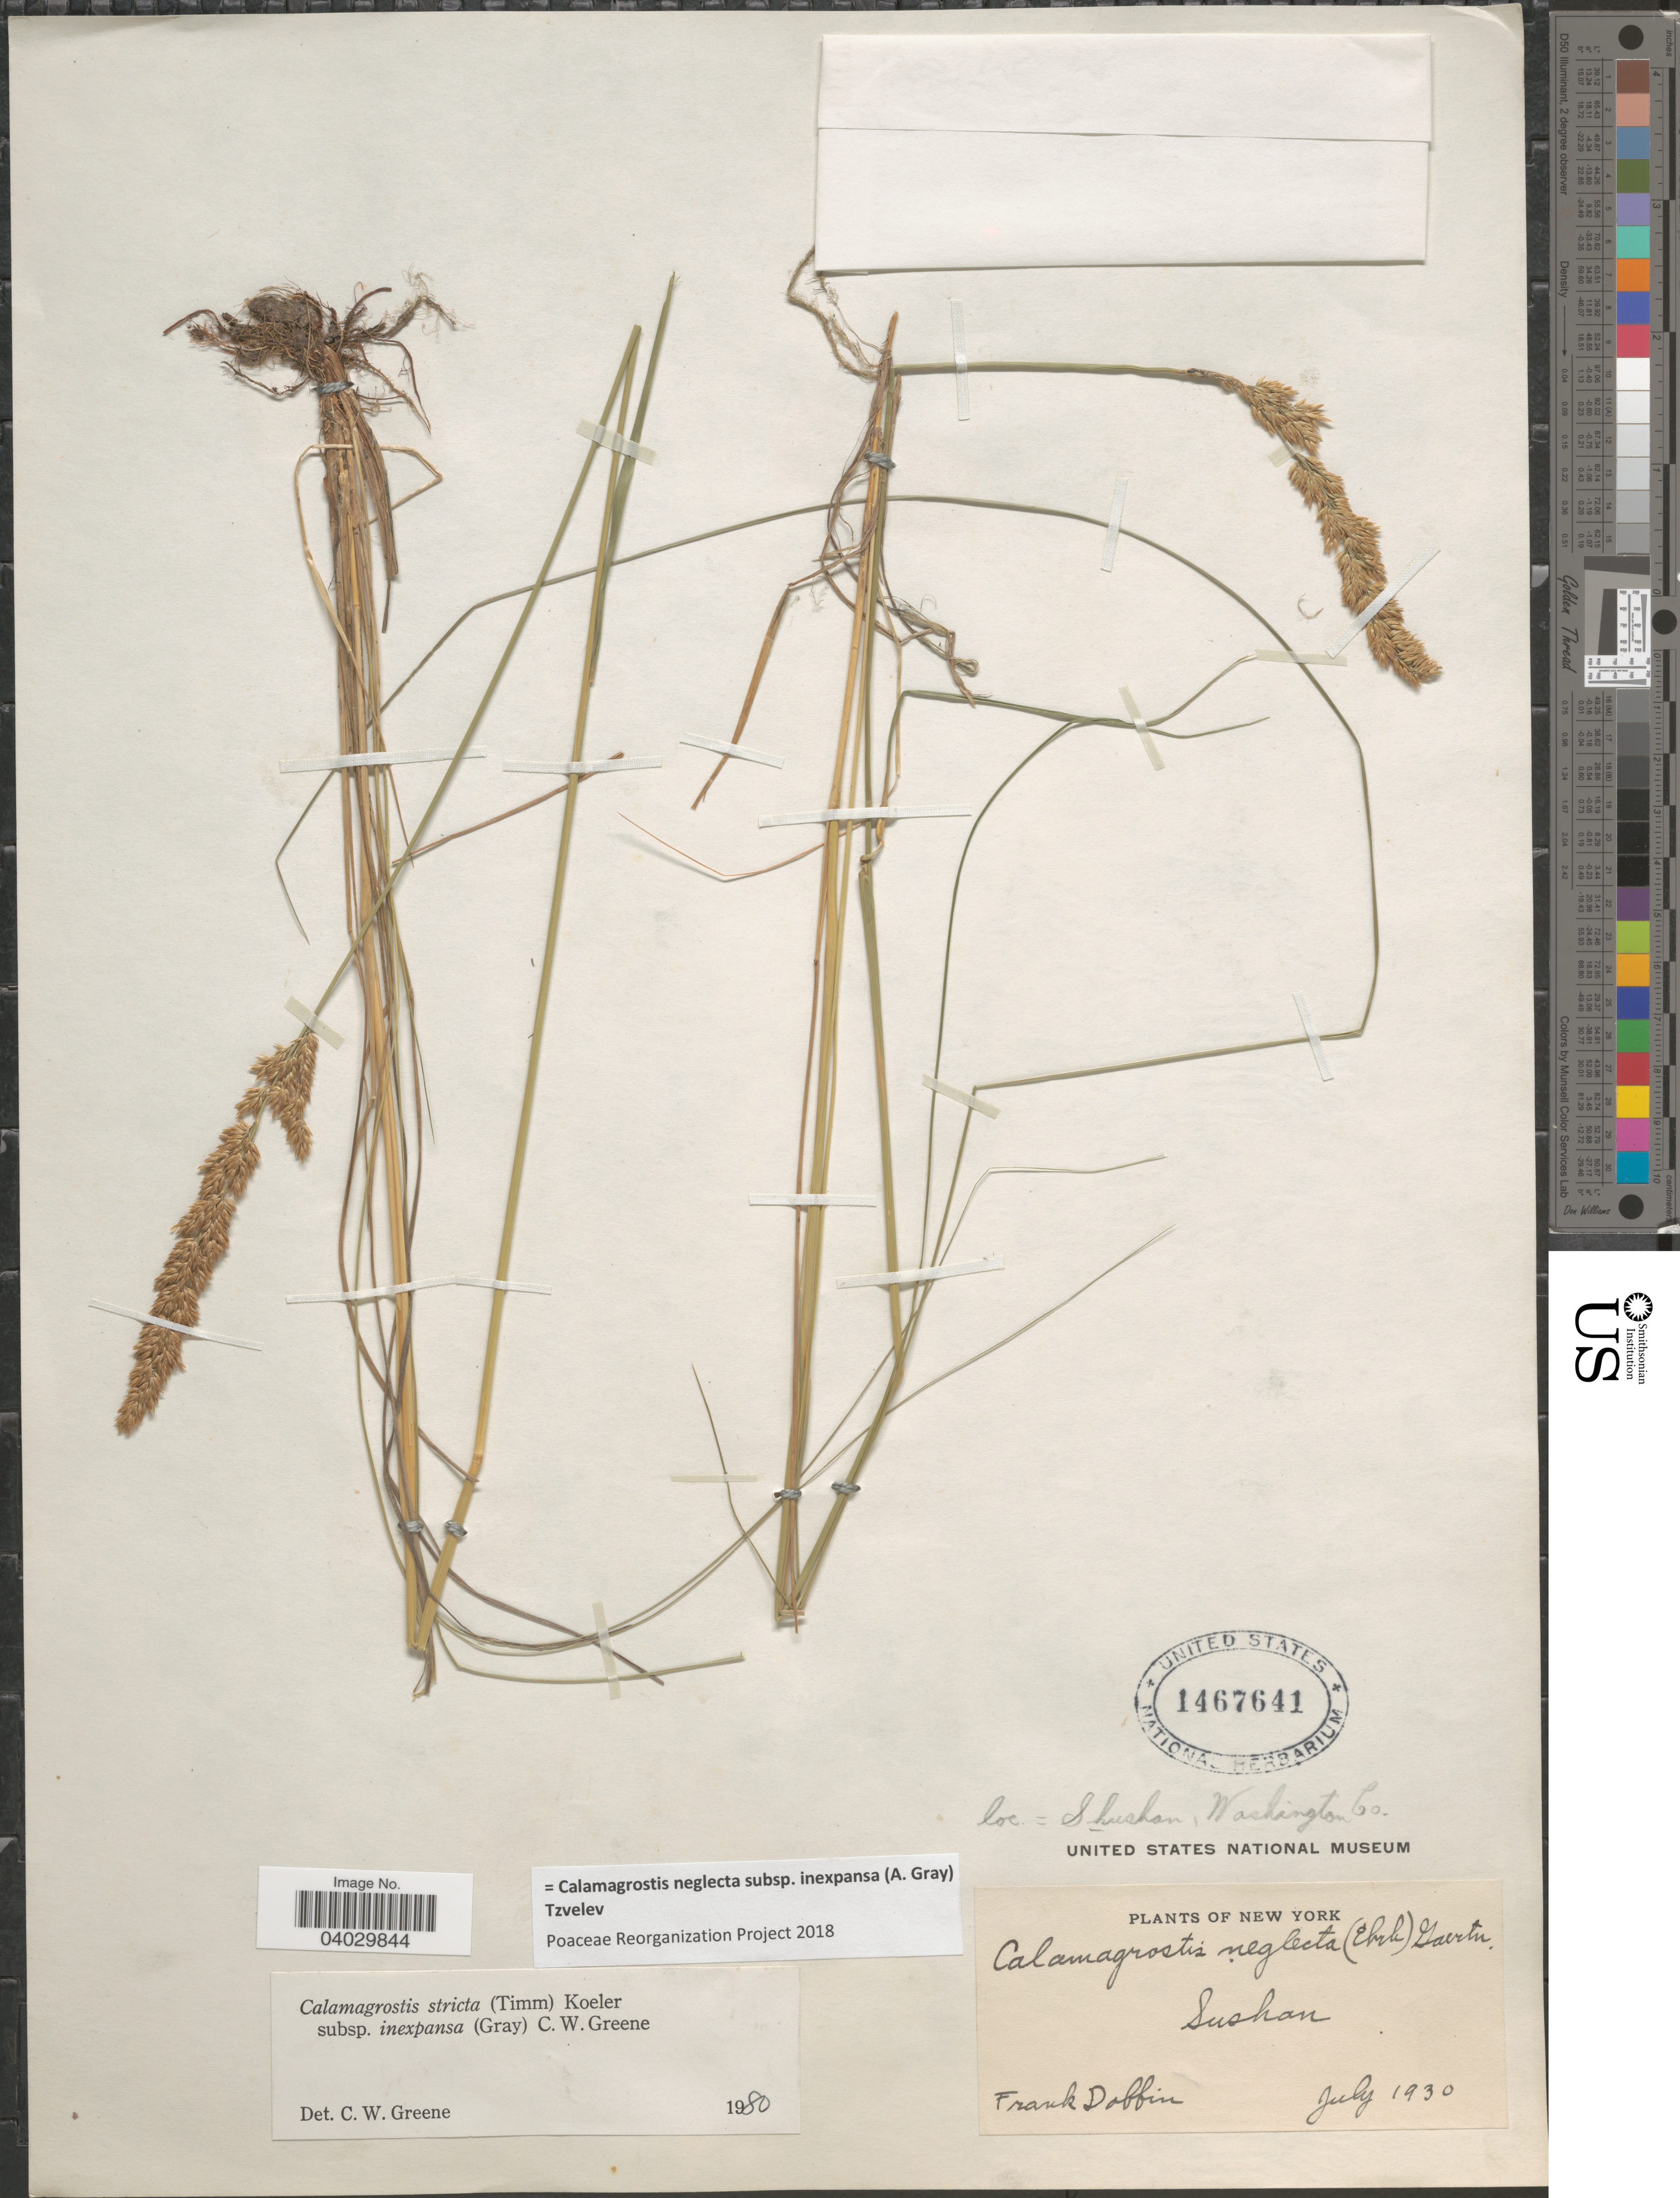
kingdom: Plantae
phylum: Tracheophyta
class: Liliopsida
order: Poales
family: Poaceae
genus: Calamagrostis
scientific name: Calamagrostis neglecta subsp. inexpansa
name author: (A. Gray) Tzvelev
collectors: F. Daffin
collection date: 1930-07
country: United States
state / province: New York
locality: Sushan. Shushan, Washington Co.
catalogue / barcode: US 1467641